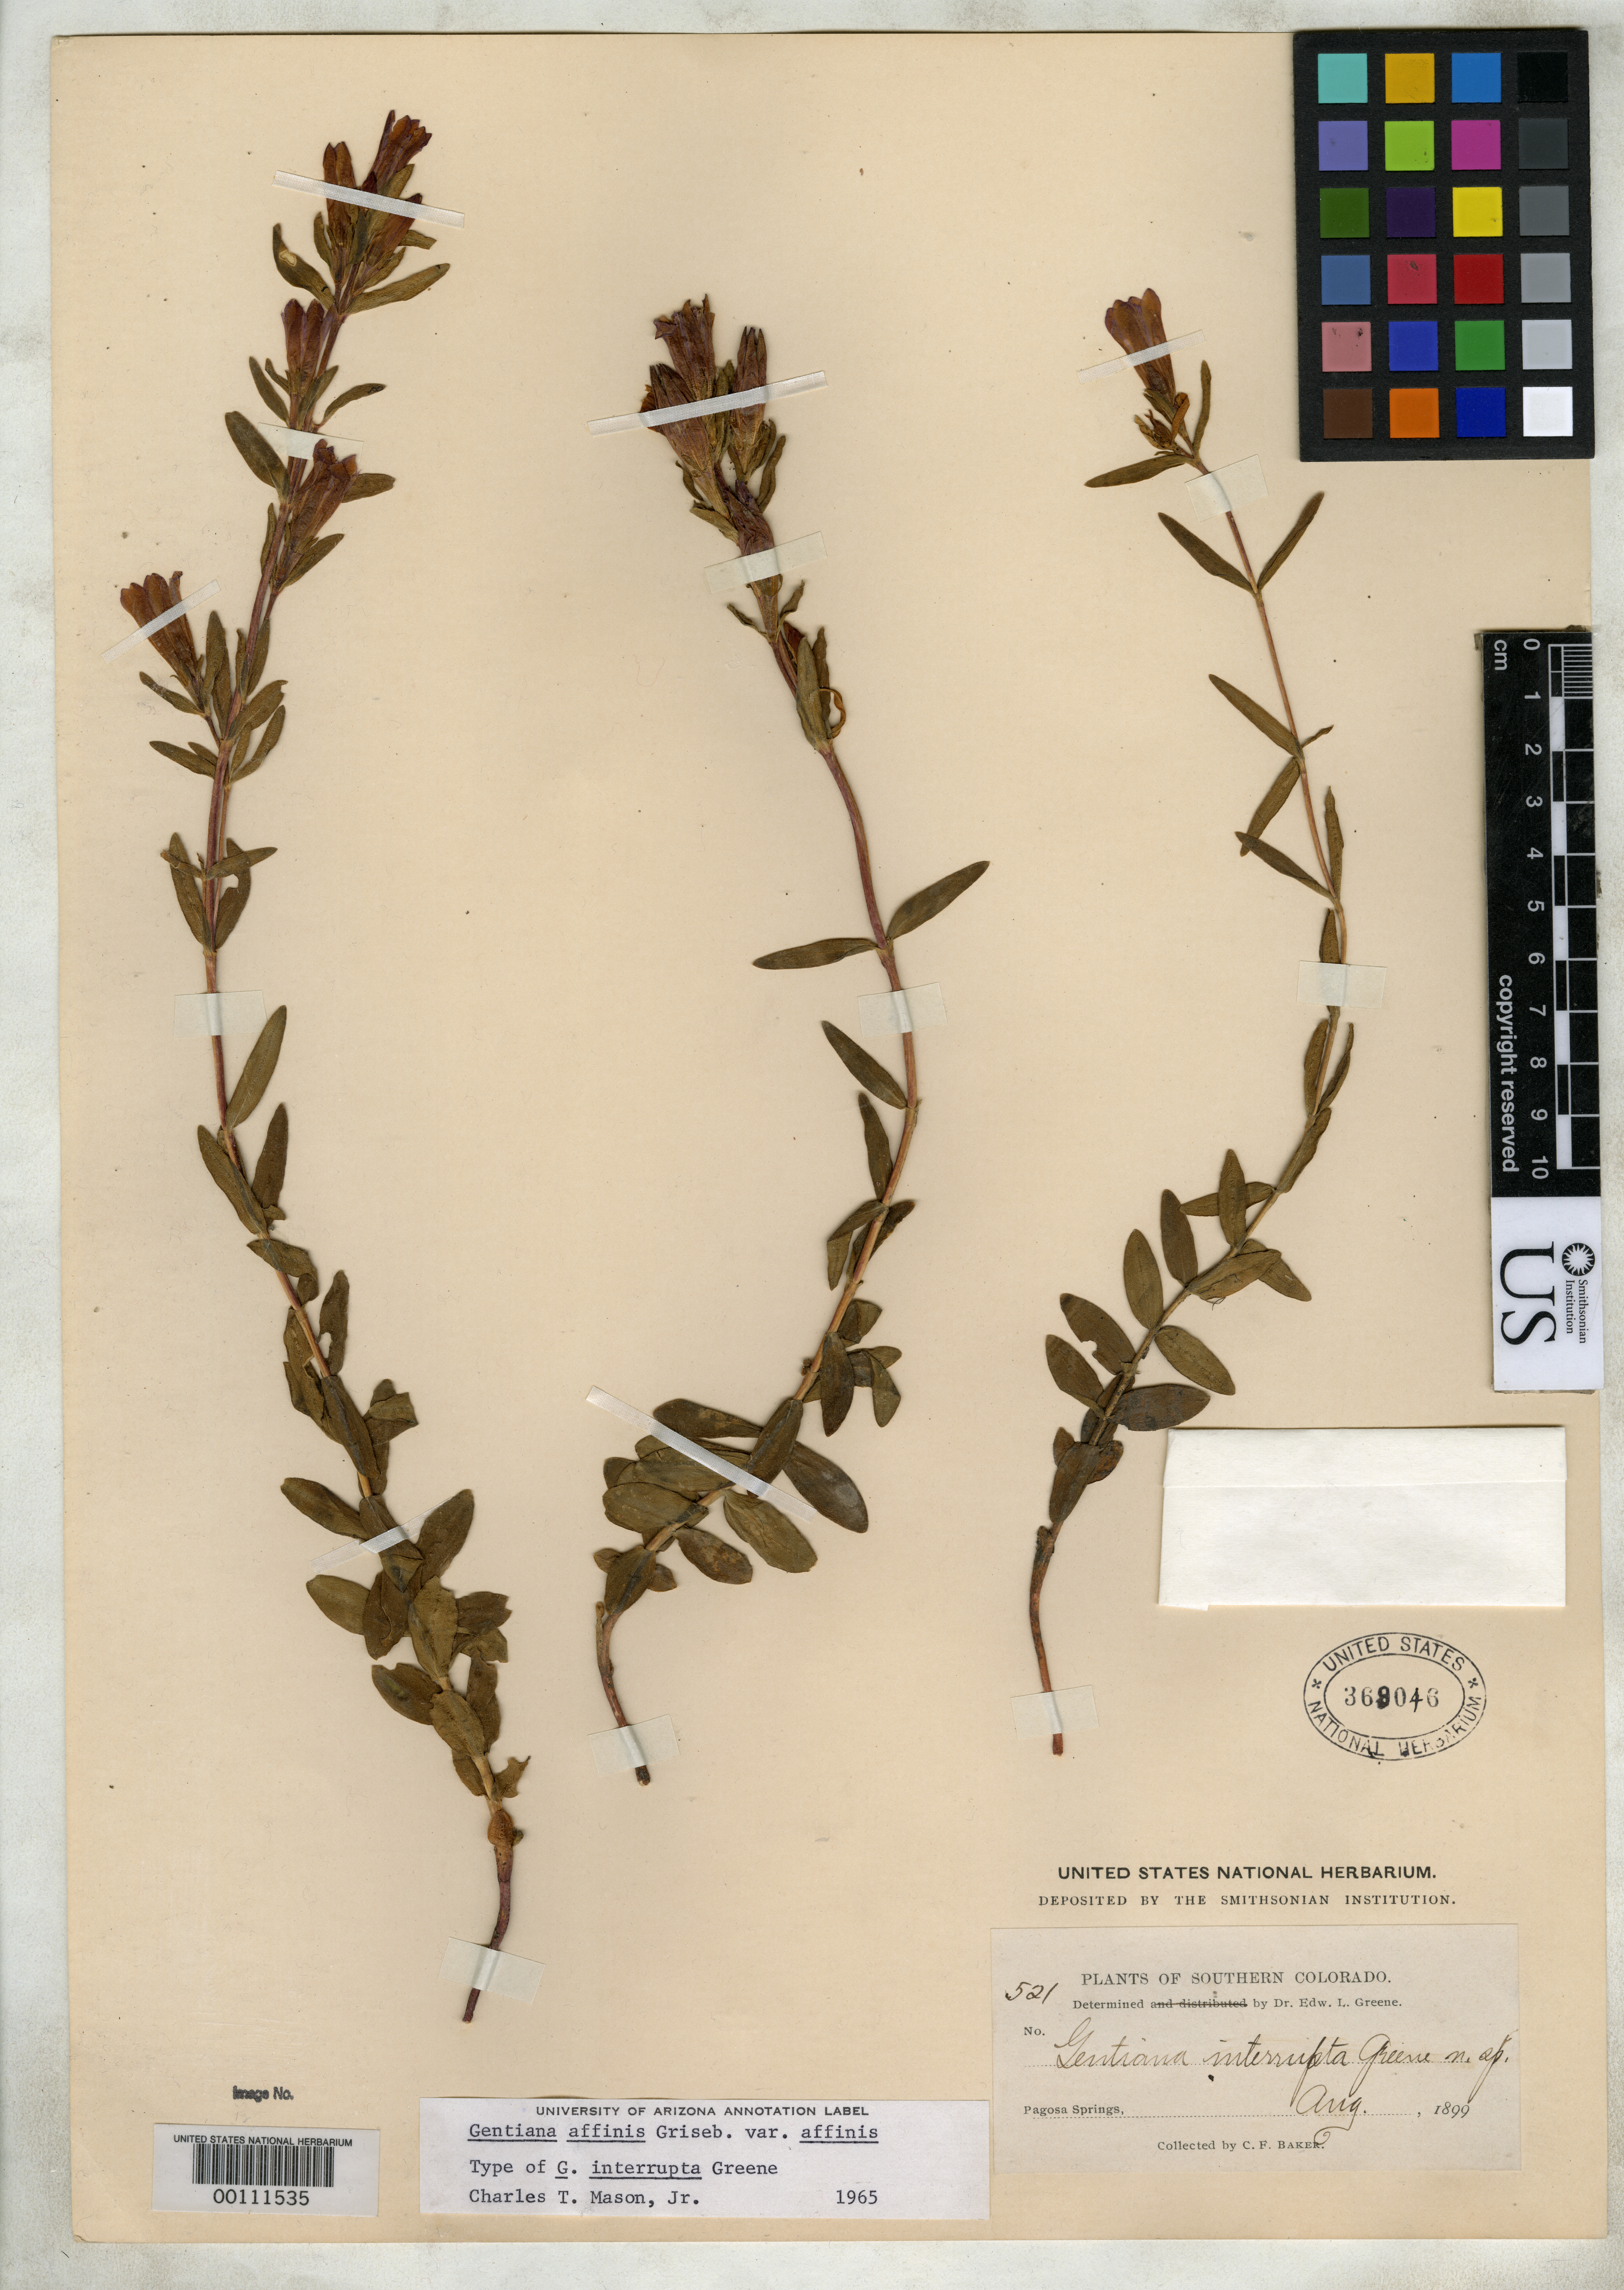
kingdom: Plantae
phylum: Tracheophyta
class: Magnoliopsida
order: Gentianales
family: Gentianaceae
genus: Gentiana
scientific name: Gentiana interrupta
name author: Greene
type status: Isotype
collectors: C. F. Baker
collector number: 521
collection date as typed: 30 Aug 1899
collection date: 1899-08-30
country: United States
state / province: Colorado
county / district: Archuleta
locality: Pagosa Springs.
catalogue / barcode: US 369046